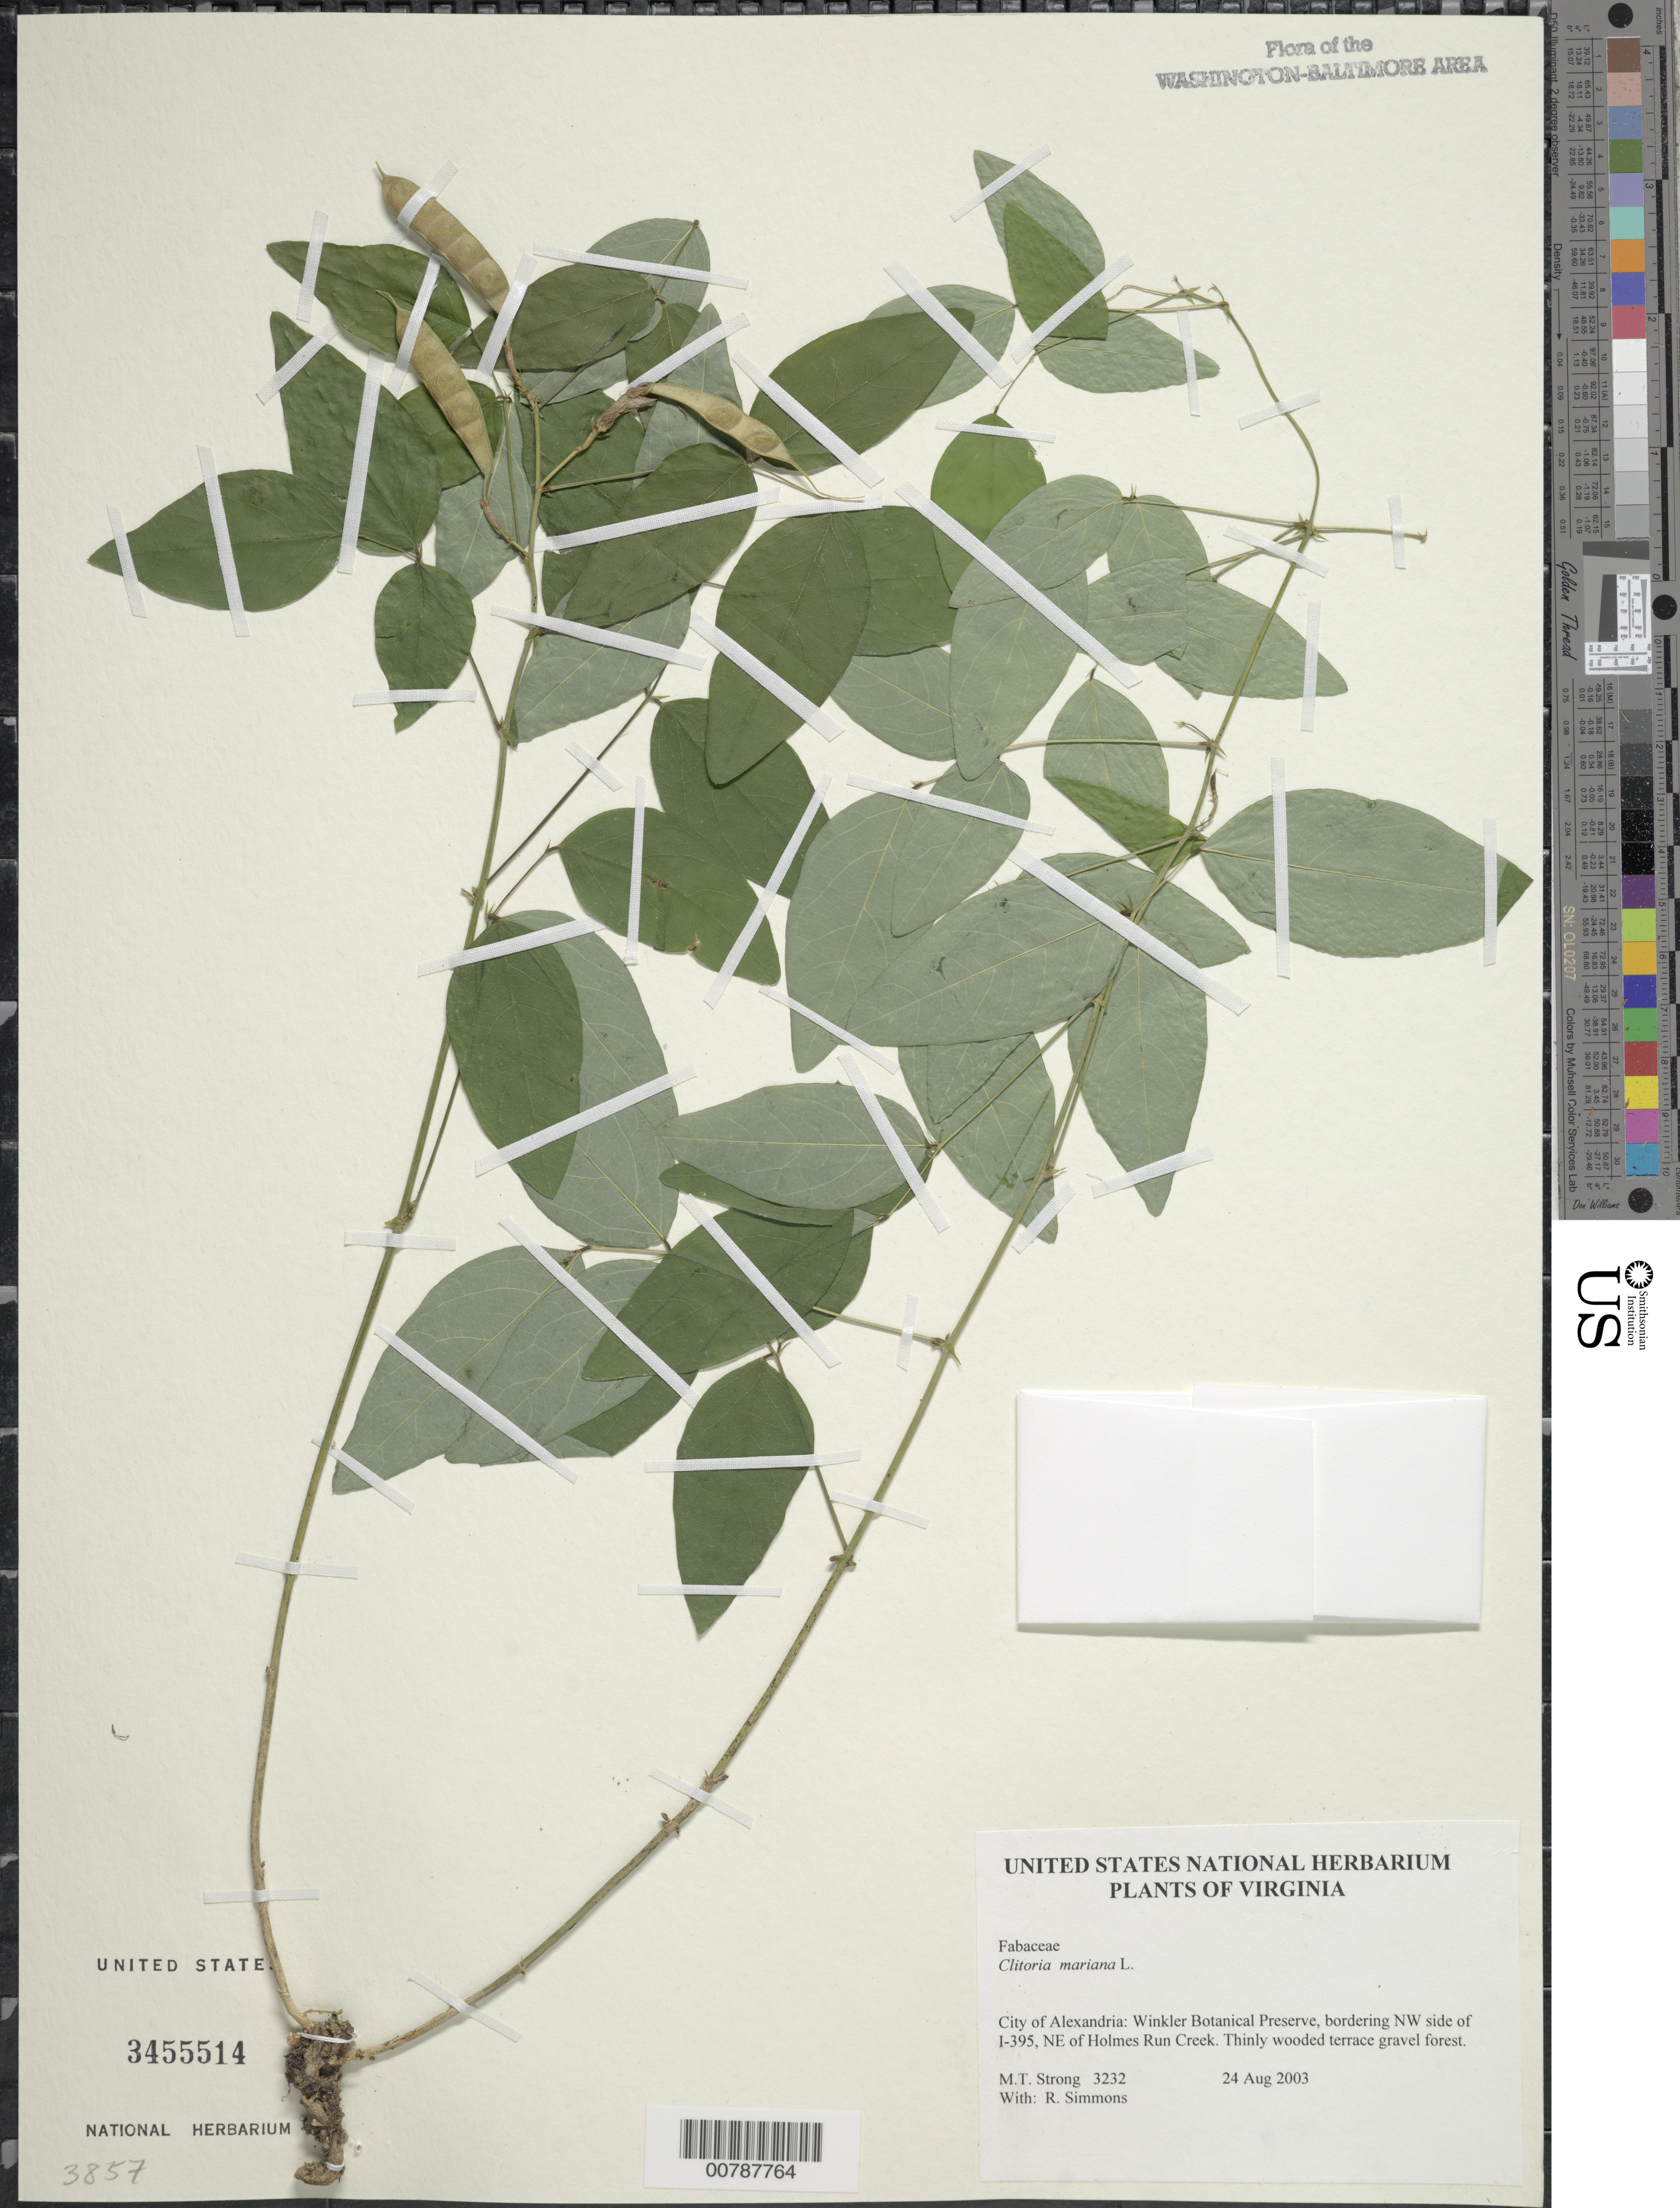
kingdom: Plantae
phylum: Tracheophyta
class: Magnoliopsida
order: Fabales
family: Fabaceae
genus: Clitoria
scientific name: Clitoria mariana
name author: L.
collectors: M. T. Strong & R. Simmons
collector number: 3232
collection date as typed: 24 Aug 2003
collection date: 2003-08-24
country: United States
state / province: Virginia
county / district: City of Alexandria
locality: Winkler Botanical Preserve, bordering NW side of I-395, NE of Holmes Run Creek.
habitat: Thinly wooded terrace gravel forest.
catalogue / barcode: US 3455514